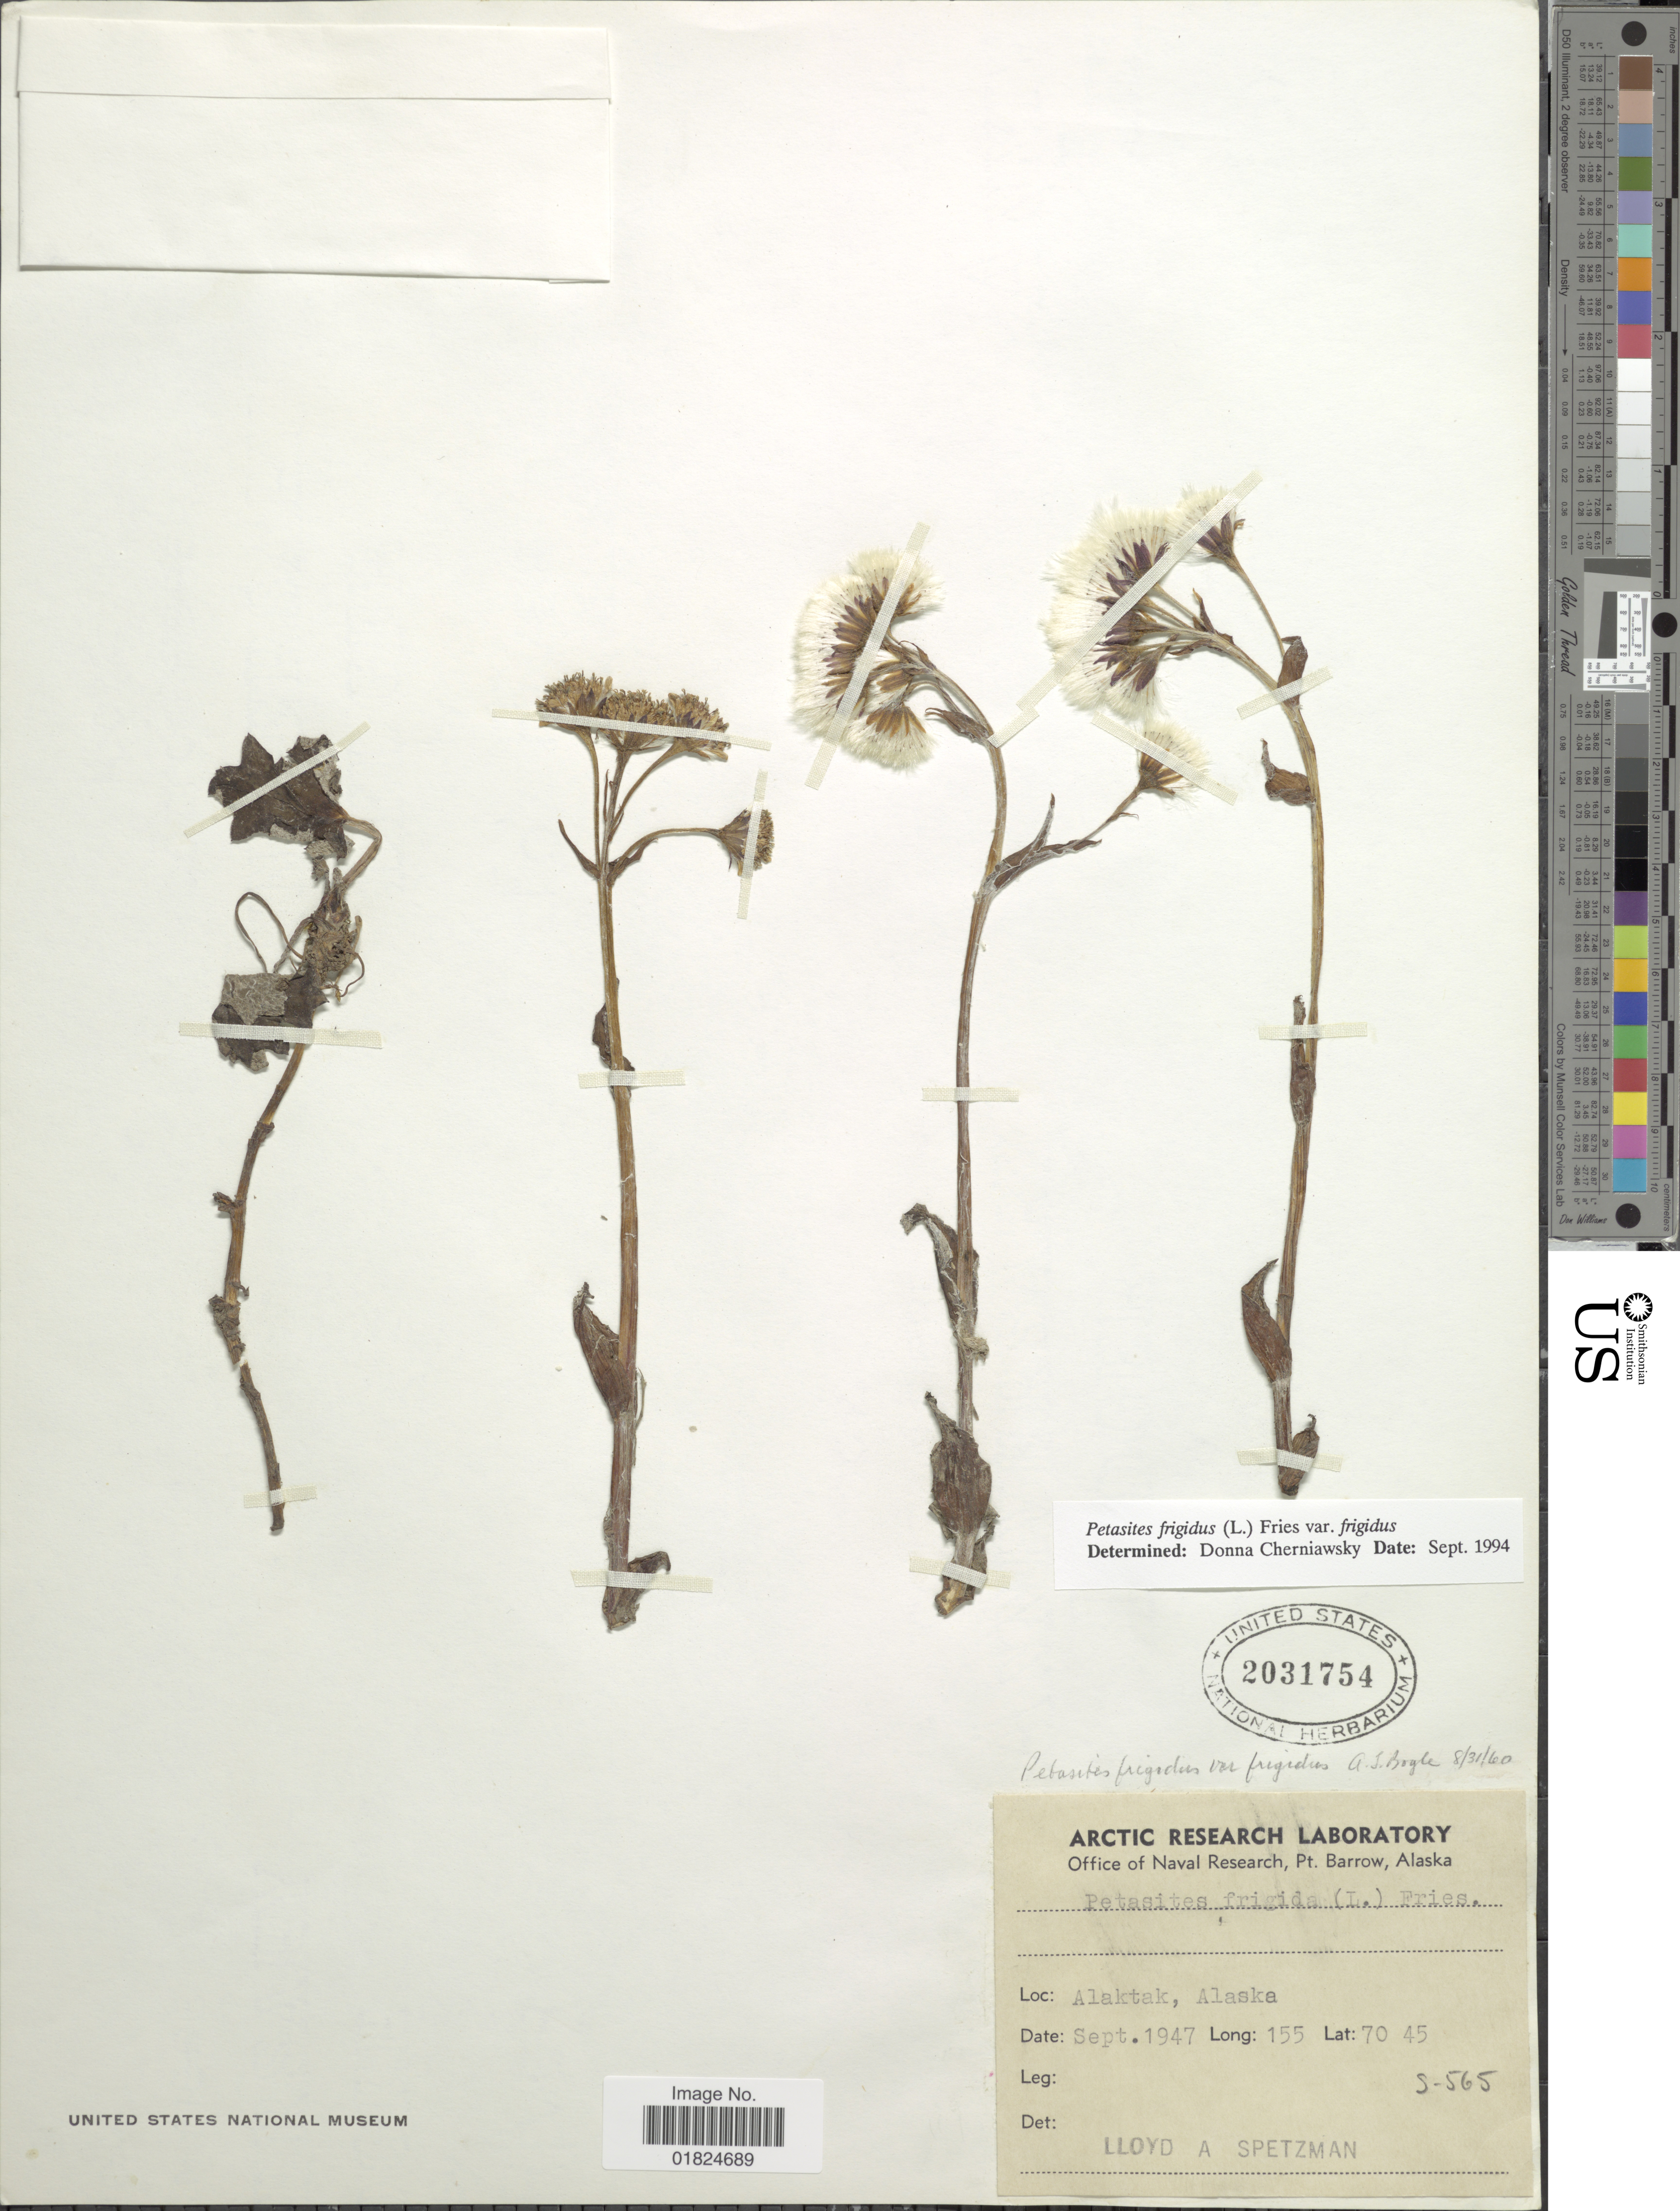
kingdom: Plantae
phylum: Tracheophyta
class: Magnoliopsida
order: Asterales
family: Asteraceae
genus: Petasites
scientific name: Petasites frigidus var. frigidus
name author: (L.) Fr.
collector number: S-565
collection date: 1947-09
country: United States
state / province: Alaska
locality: Alaktak, Alaska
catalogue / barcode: US 2031754